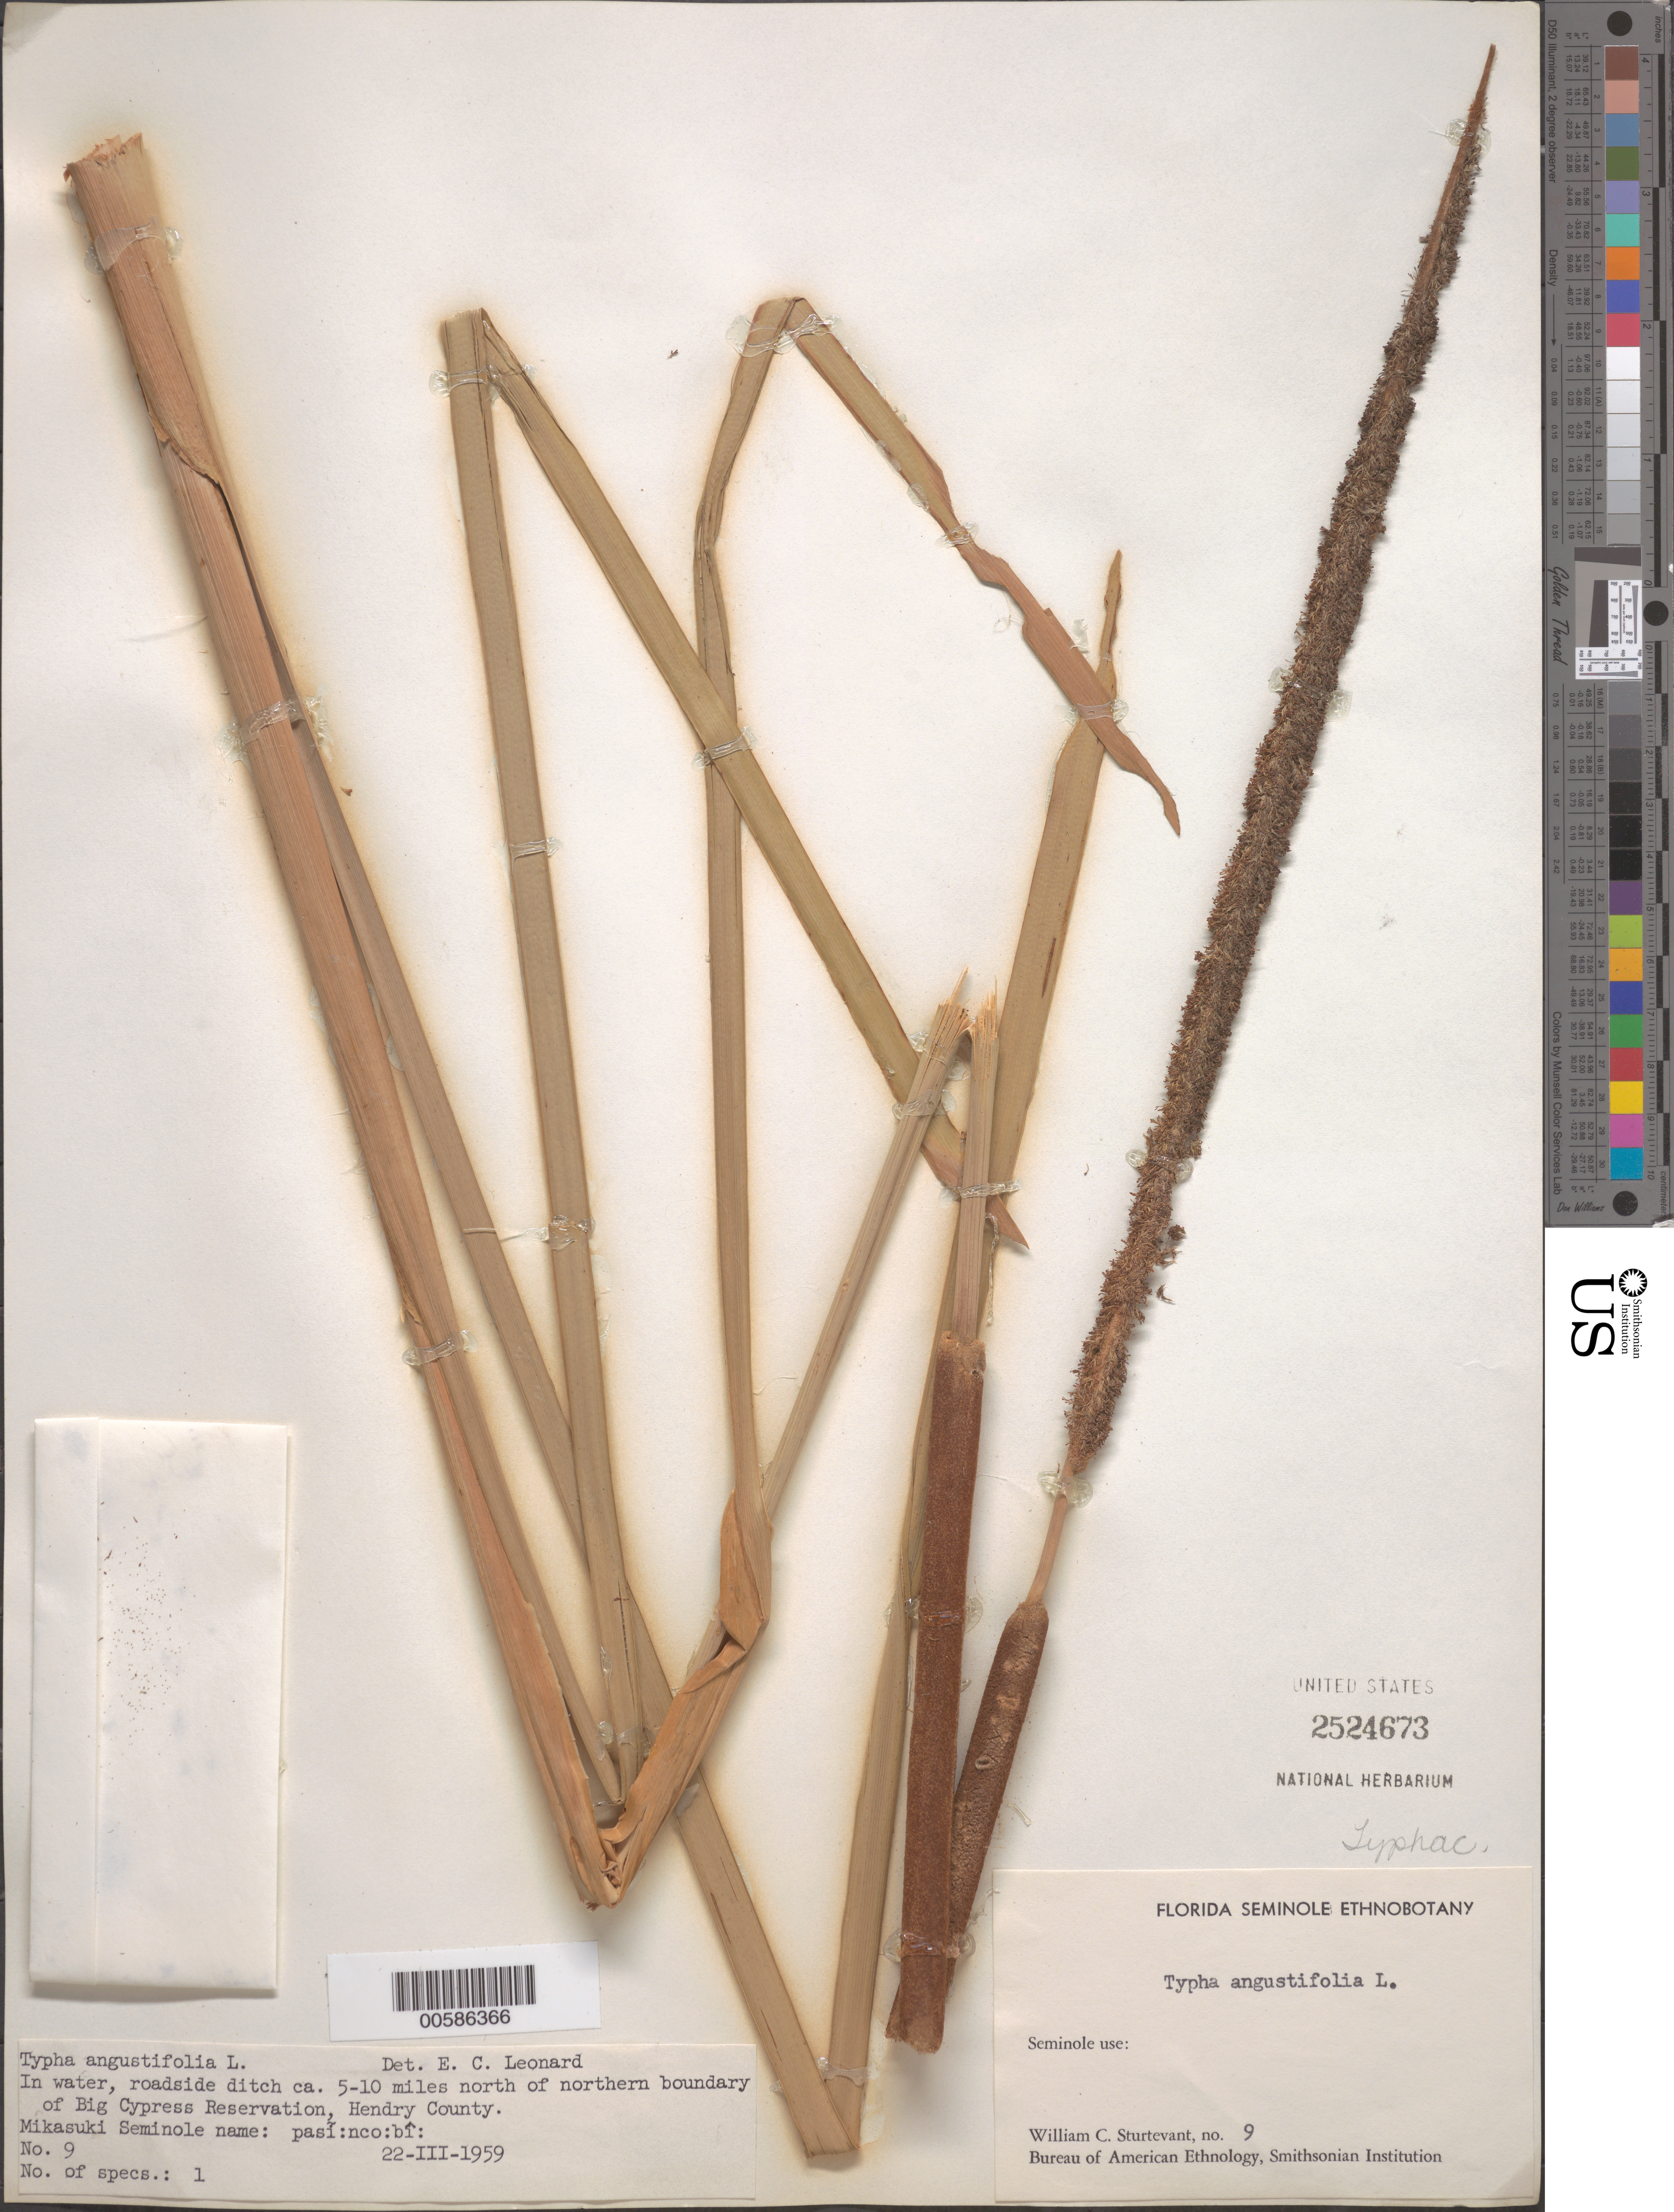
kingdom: Plantae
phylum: Tracheophyta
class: Liliopsida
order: Poales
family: Typhaceae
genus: Typha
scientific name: Typha angustifolia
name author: L.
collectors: W. Sturtevant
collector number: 9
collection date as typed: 22 Mar 1959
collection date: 1959-03-22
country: United States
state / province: Florida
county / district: Hendry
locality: Big Cypress Reservation, Mikasuki Seminole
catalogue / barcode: US 2524673